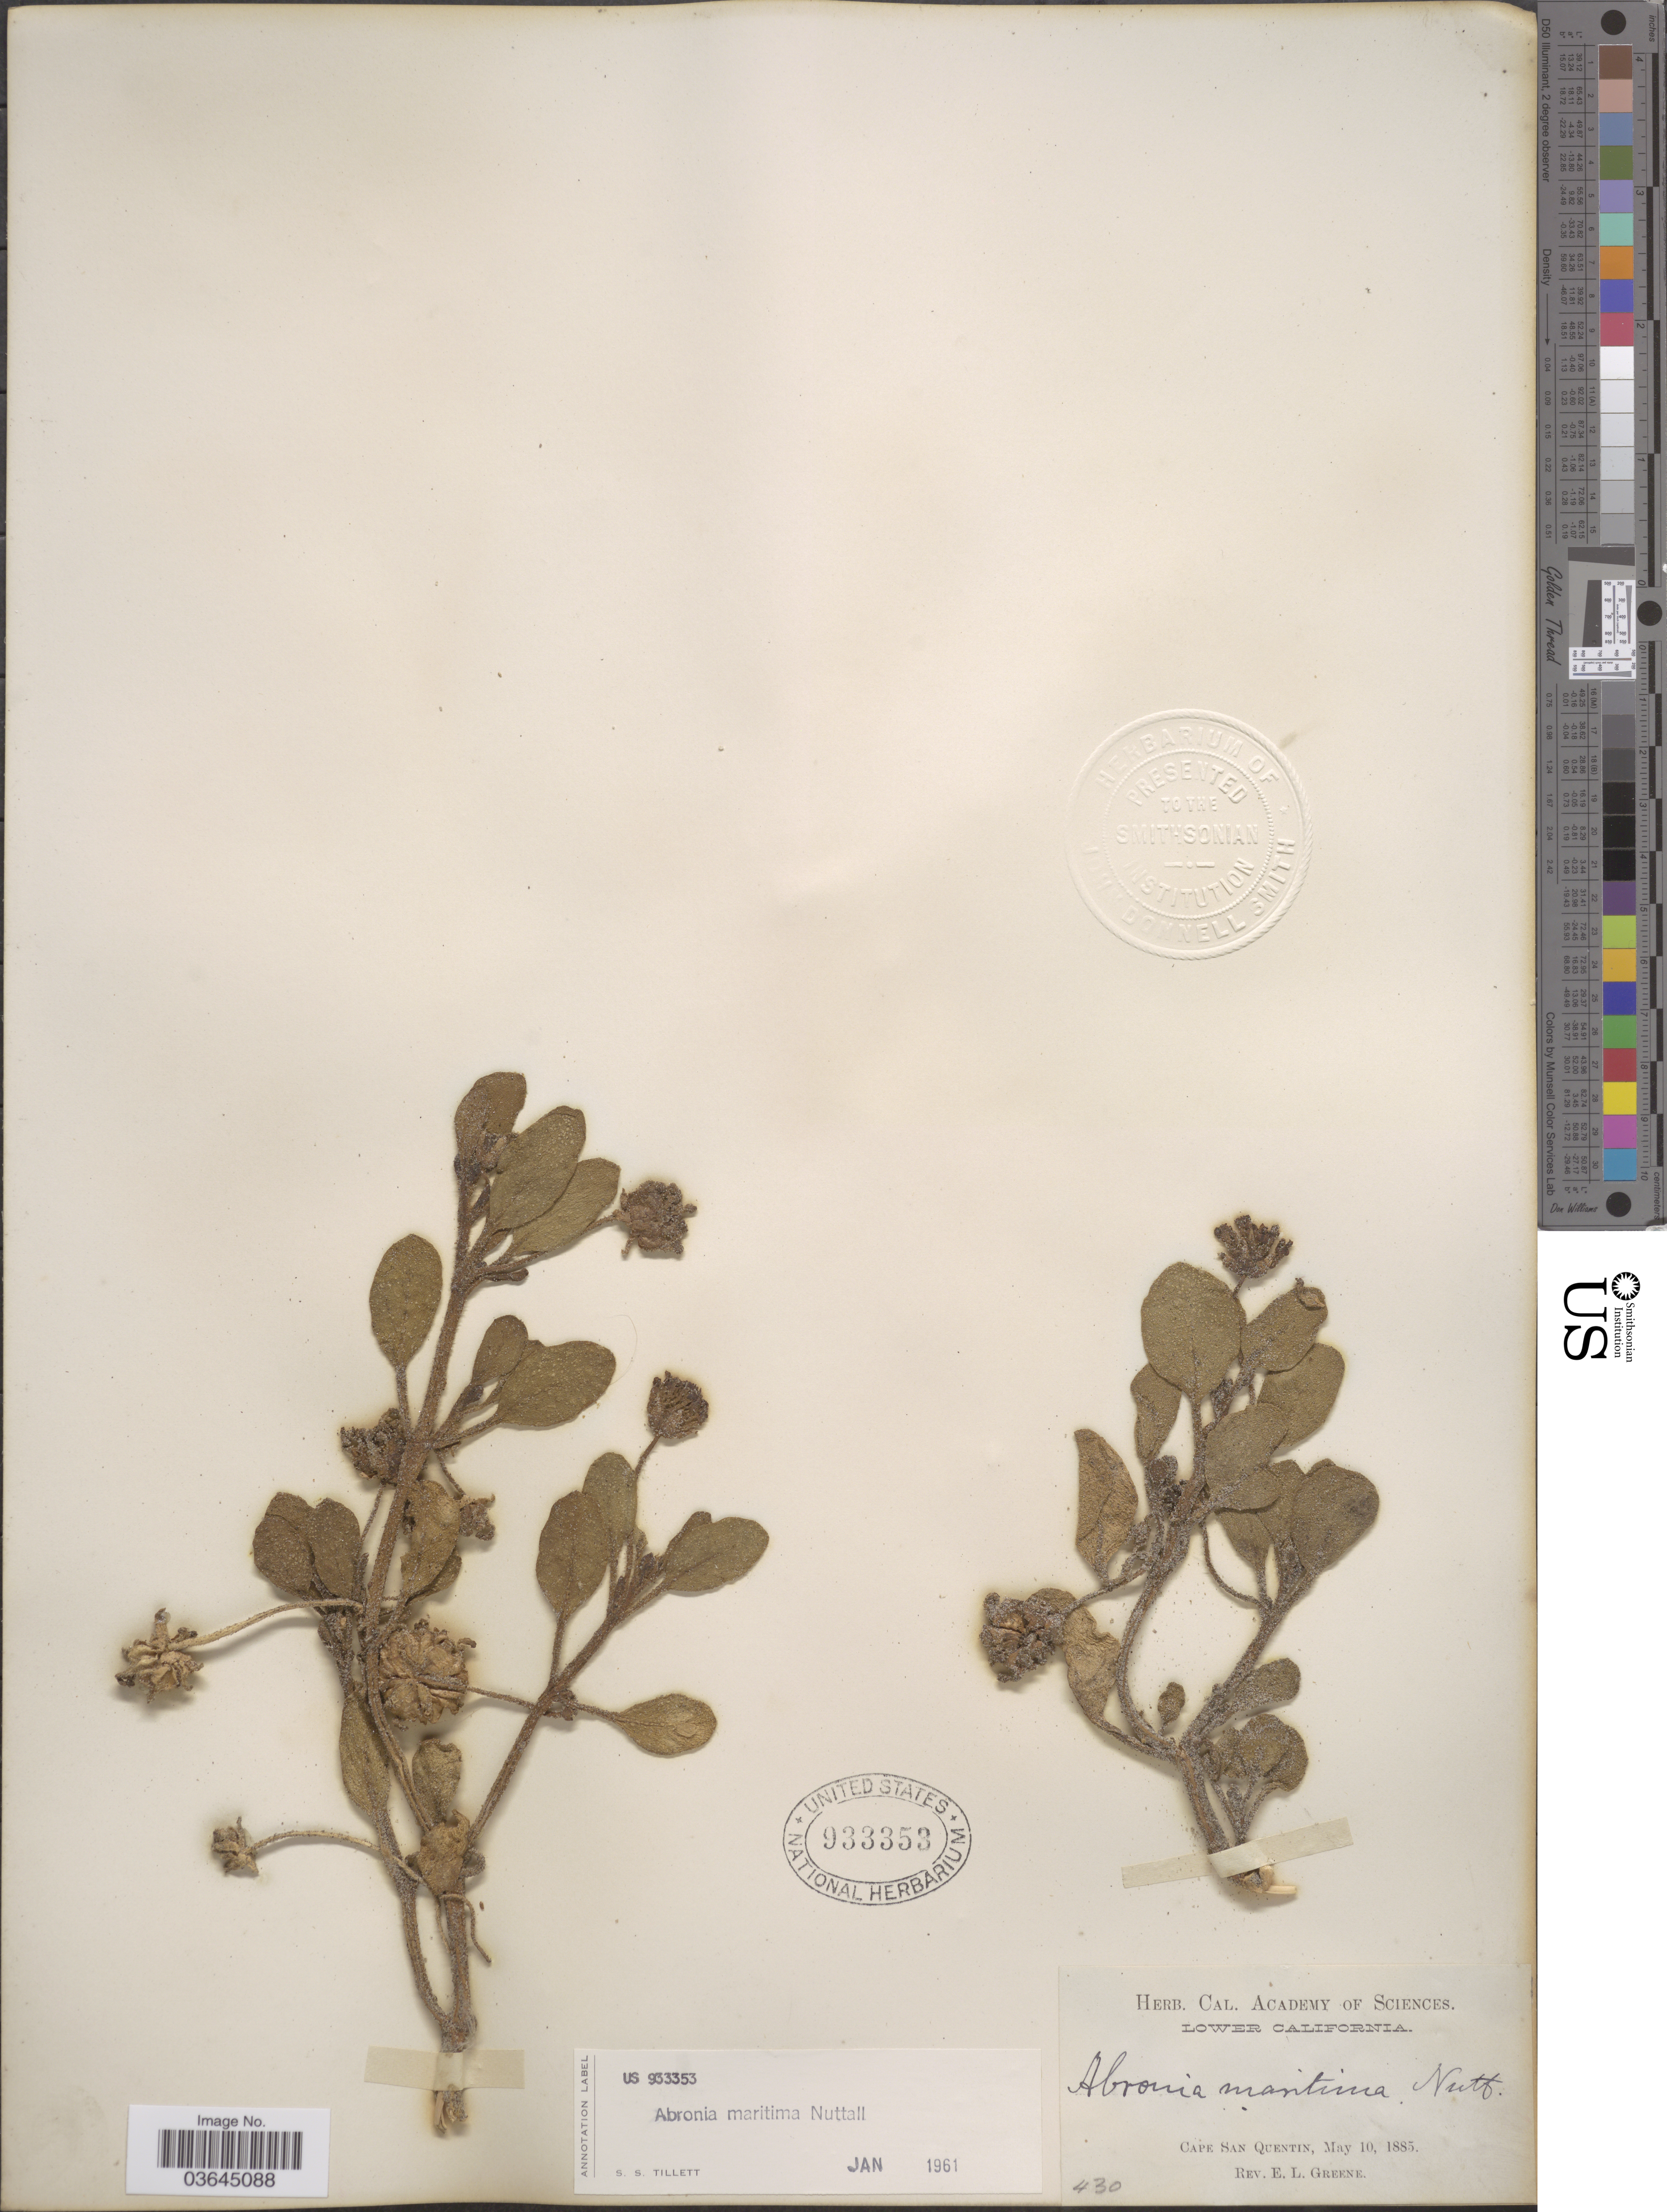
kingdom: Plantae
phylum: Tracheophyta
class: Magnoliopsida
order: Caryophyllales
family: Nyctaginaceae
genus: Abronia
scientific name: Abronia maritima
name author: Nutt. ex S. Watson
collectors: E. L. Greene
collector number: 430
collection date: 1885-05-10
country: Mexico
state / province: Baja California Norte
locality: Lower California. Cape San Quentin.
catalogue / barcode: US 933353